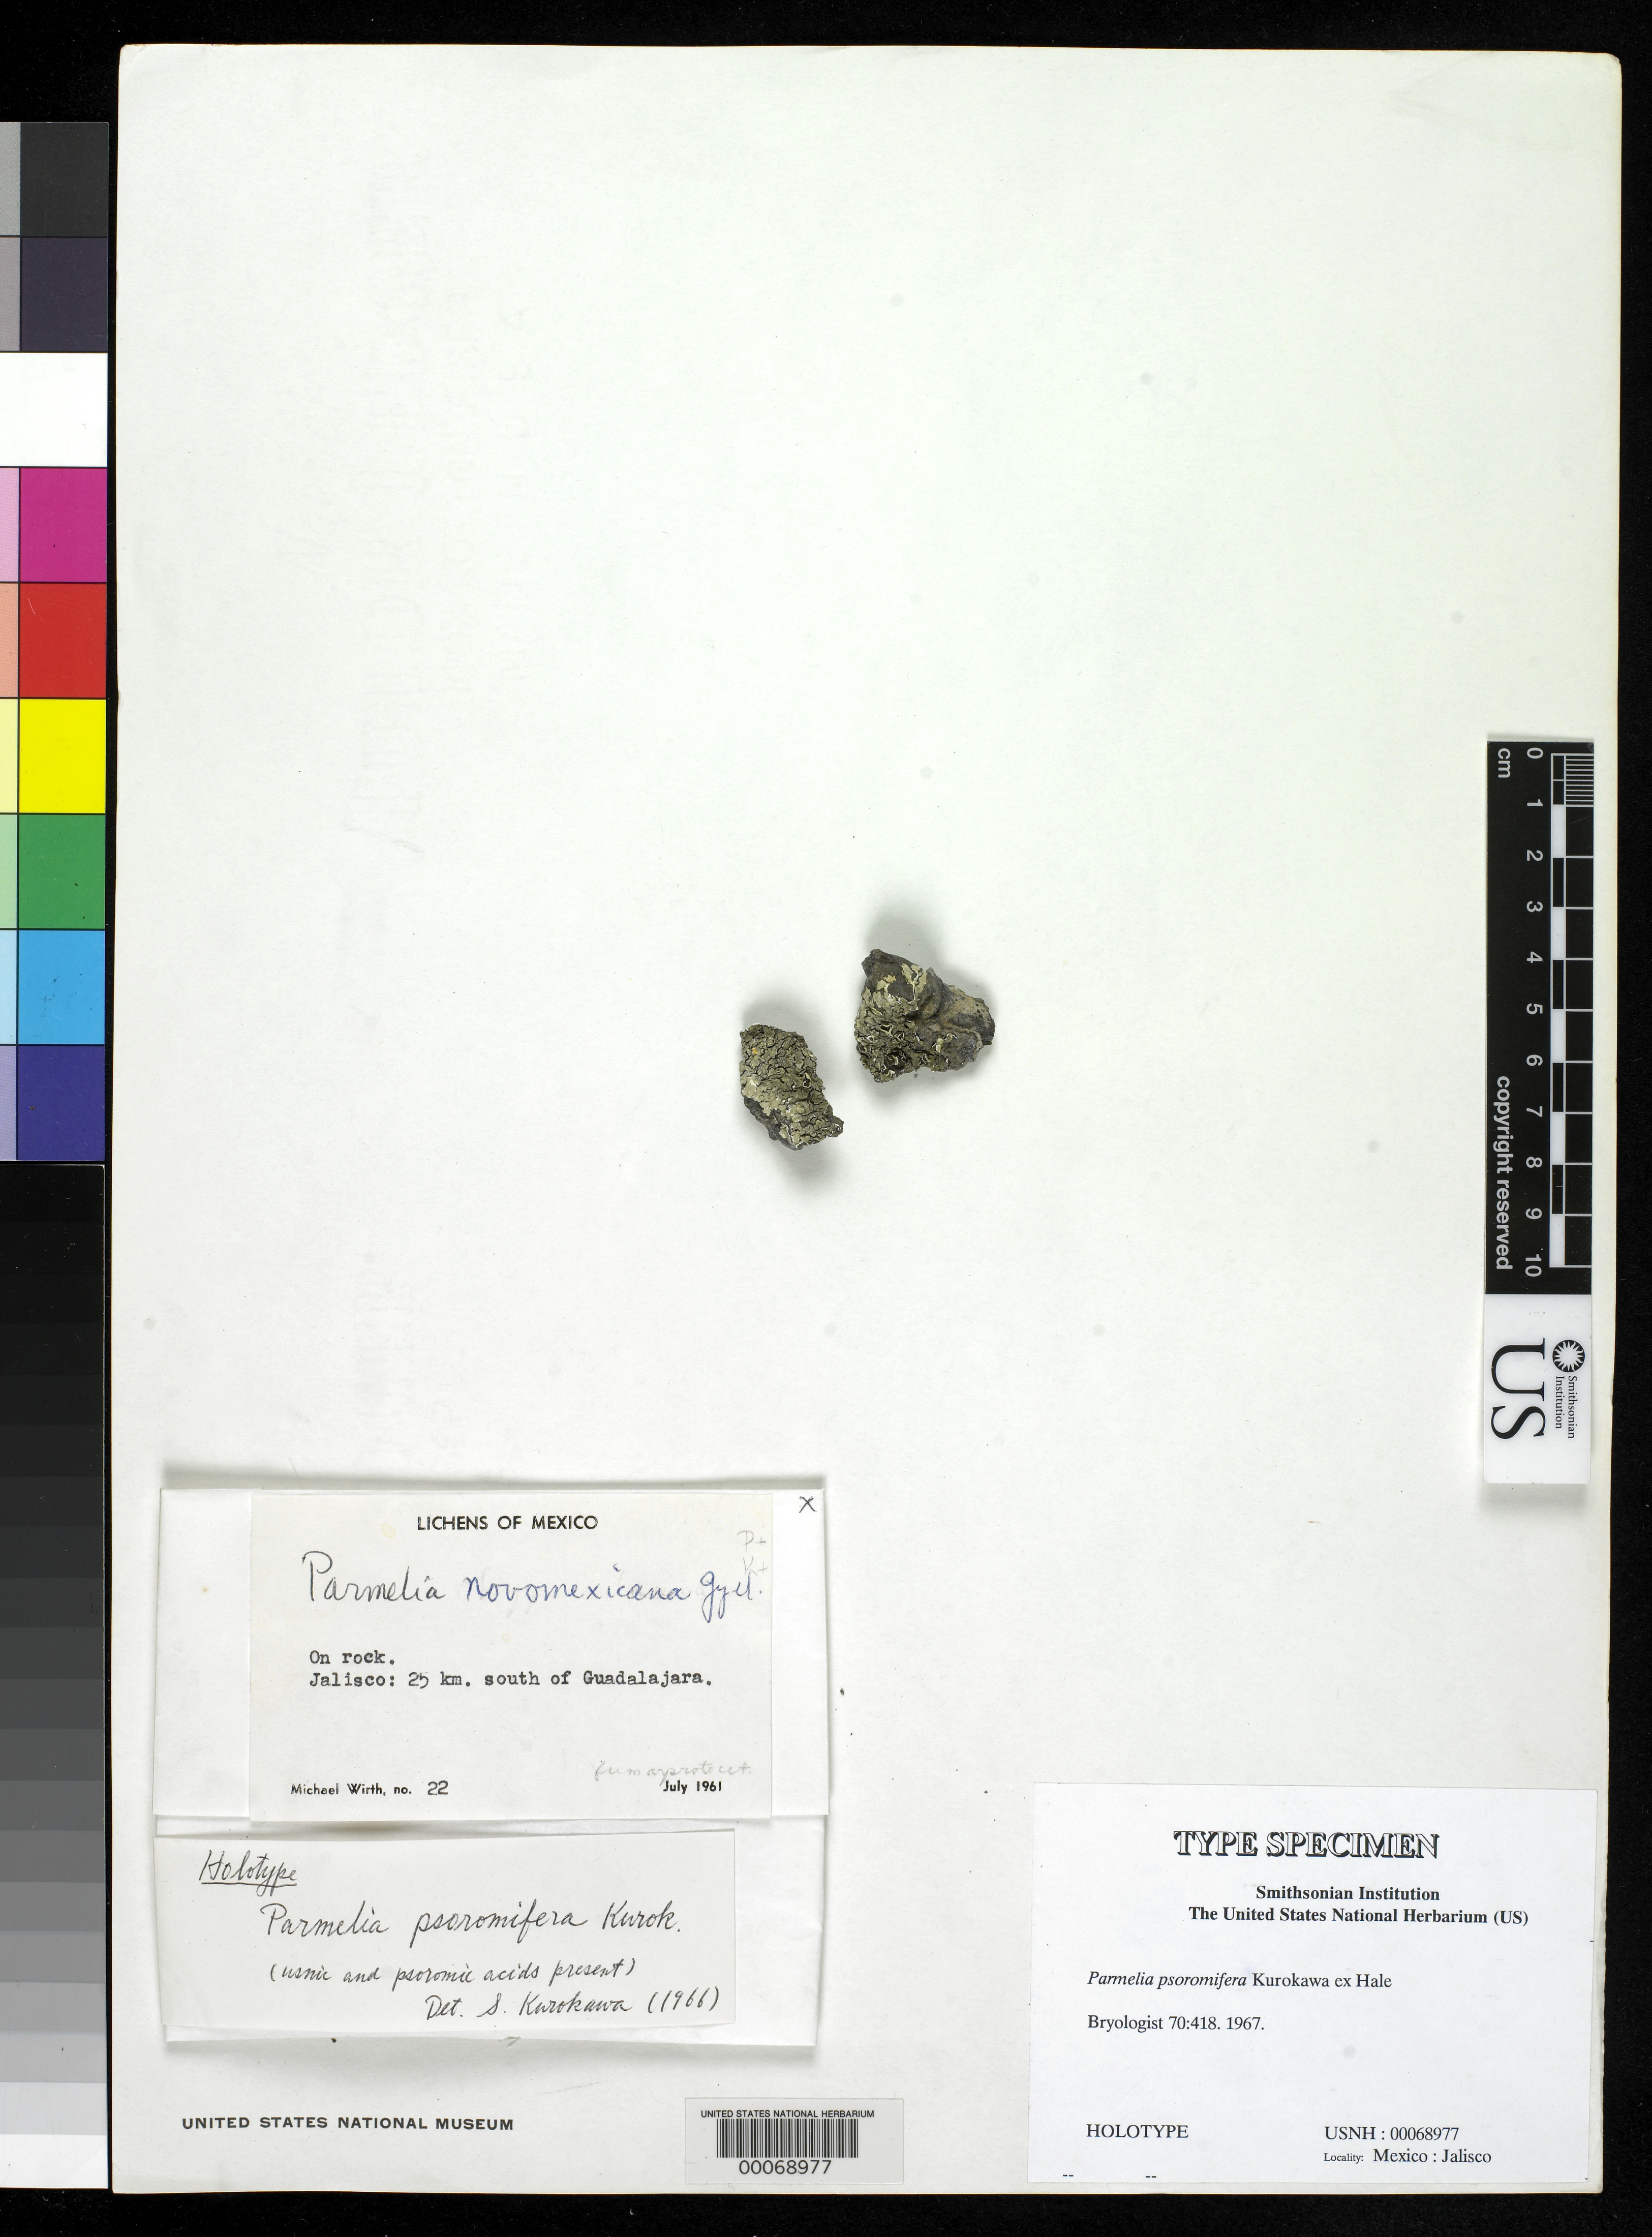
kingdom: Fungi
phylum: Ascomycota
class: Lecanoromycetes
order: Lecanorales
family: Parmeliaceae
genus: Parmelia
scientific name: Parmelia psoromifera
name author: Kurok. ex Hale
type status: Holotype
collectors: M. Wirth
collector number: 22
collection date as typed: Jul 1961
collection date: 1961-07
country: Mexico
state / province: Jalisco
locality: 25 km S of Guadalajara.